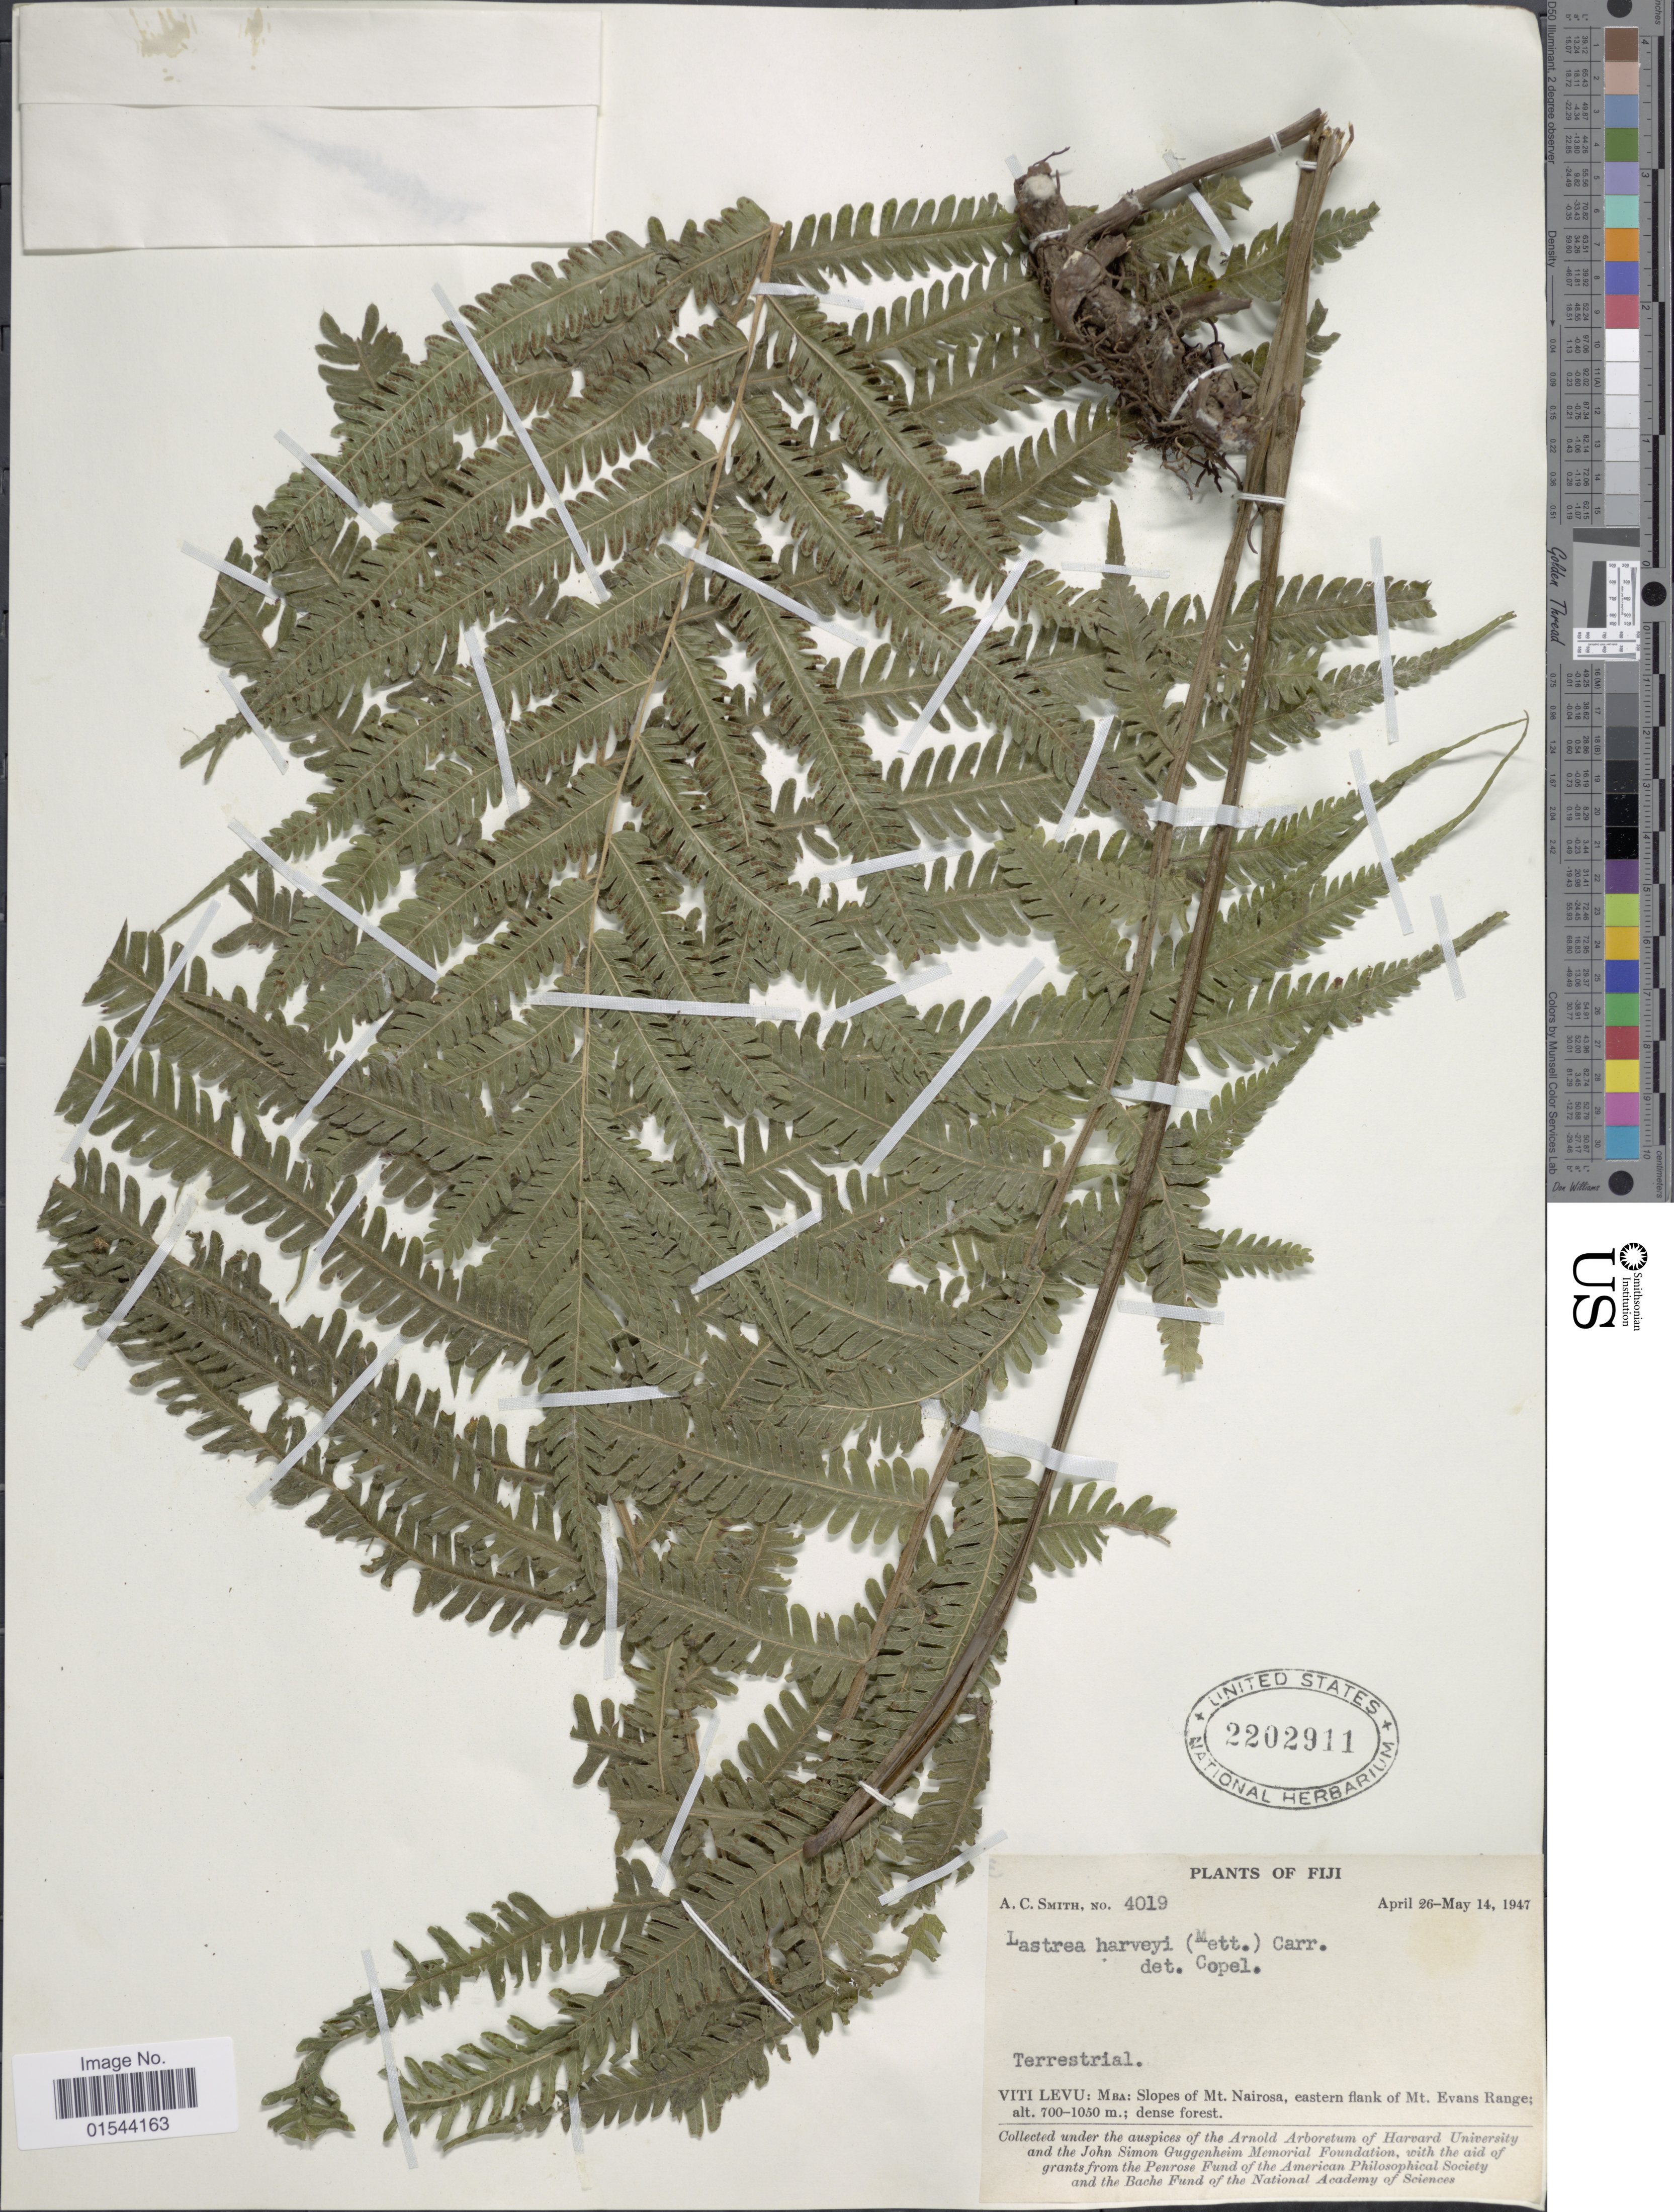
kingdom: Plantae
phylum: Tracheophyta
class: Polypodiopsida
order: Polypodiales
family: Thelypteridaceae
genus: Christella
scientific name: Christella harveyi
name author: (Mett.) Holttum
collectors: A. C. Smith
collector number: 4019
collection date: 1947-04-26/1947-05-14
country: Fiji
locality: Viti Levu: Mba: Slopes of Mt Nairosa, eastern flank of Mt Evans Range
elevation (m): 700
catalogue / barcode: US 2202911